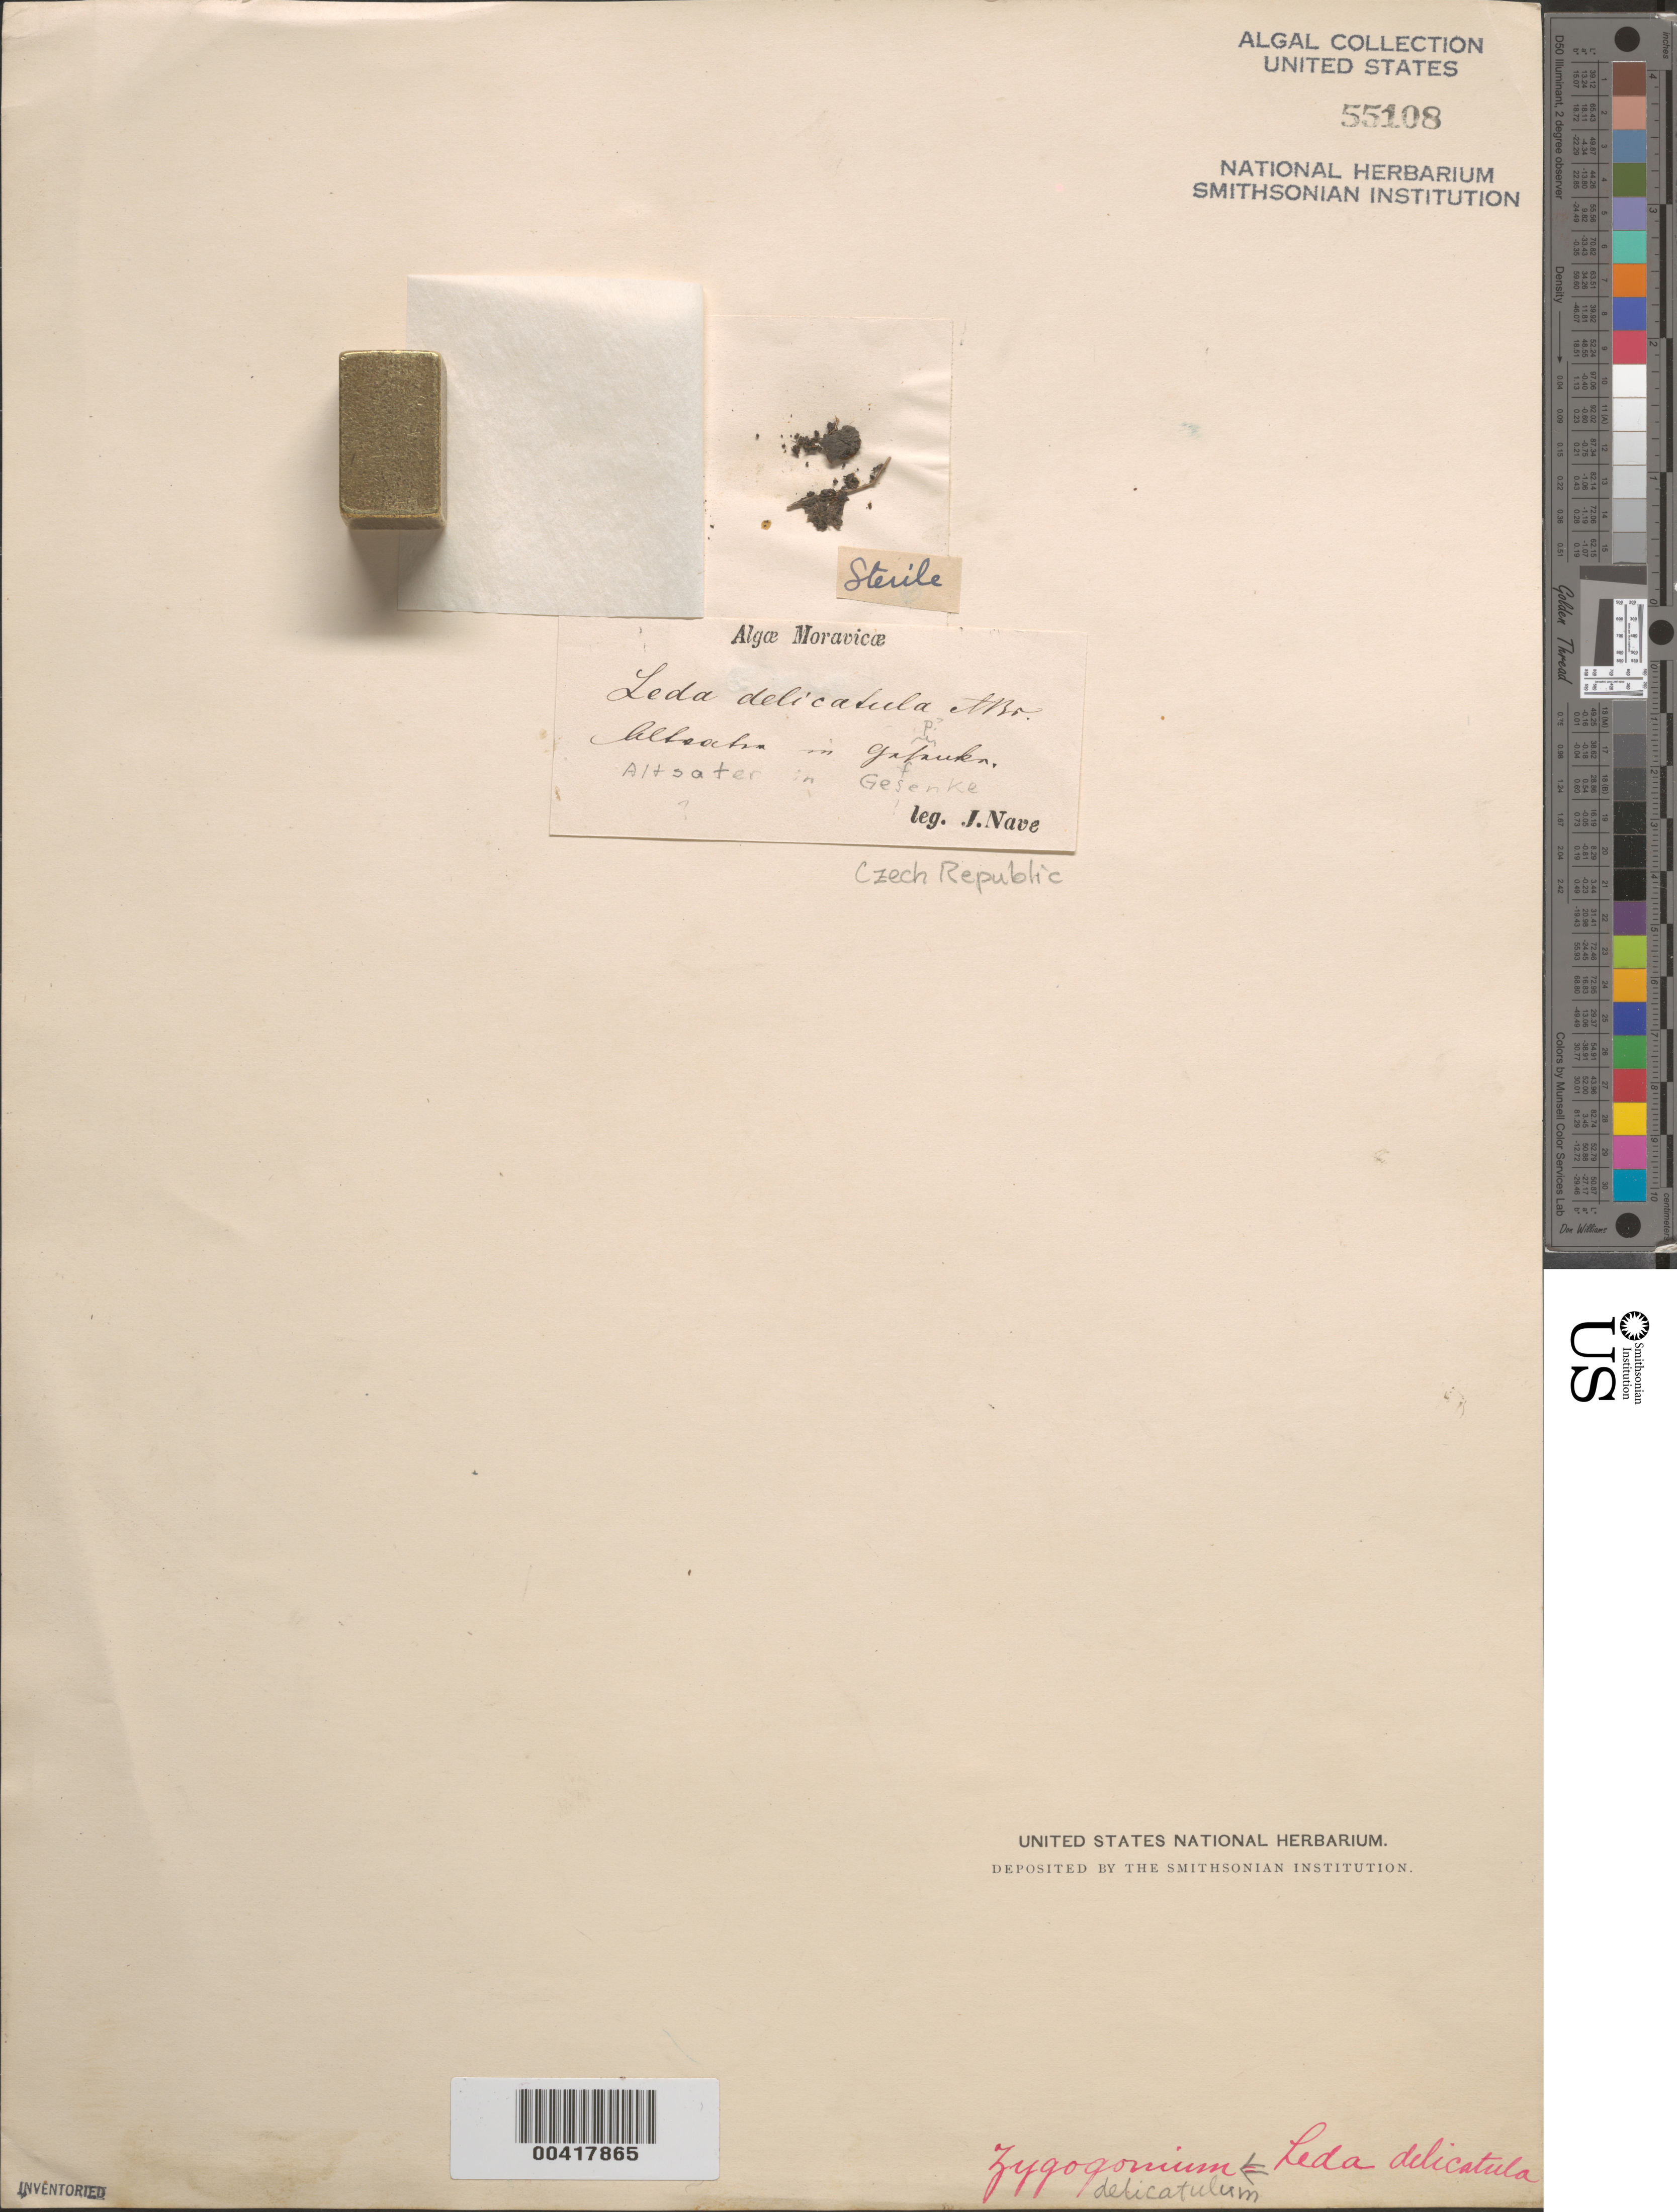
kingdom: Plantae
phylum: Charophyta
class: Zygnematophyceae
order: Zygnematales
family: Zygnemataceae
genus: Zygogonium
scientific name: Zygogonium ericetorum var. terrestre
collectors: J. Nave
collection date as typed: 18--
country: Czechia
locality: Altsater, gesenke, moravia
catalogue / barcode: US 55108